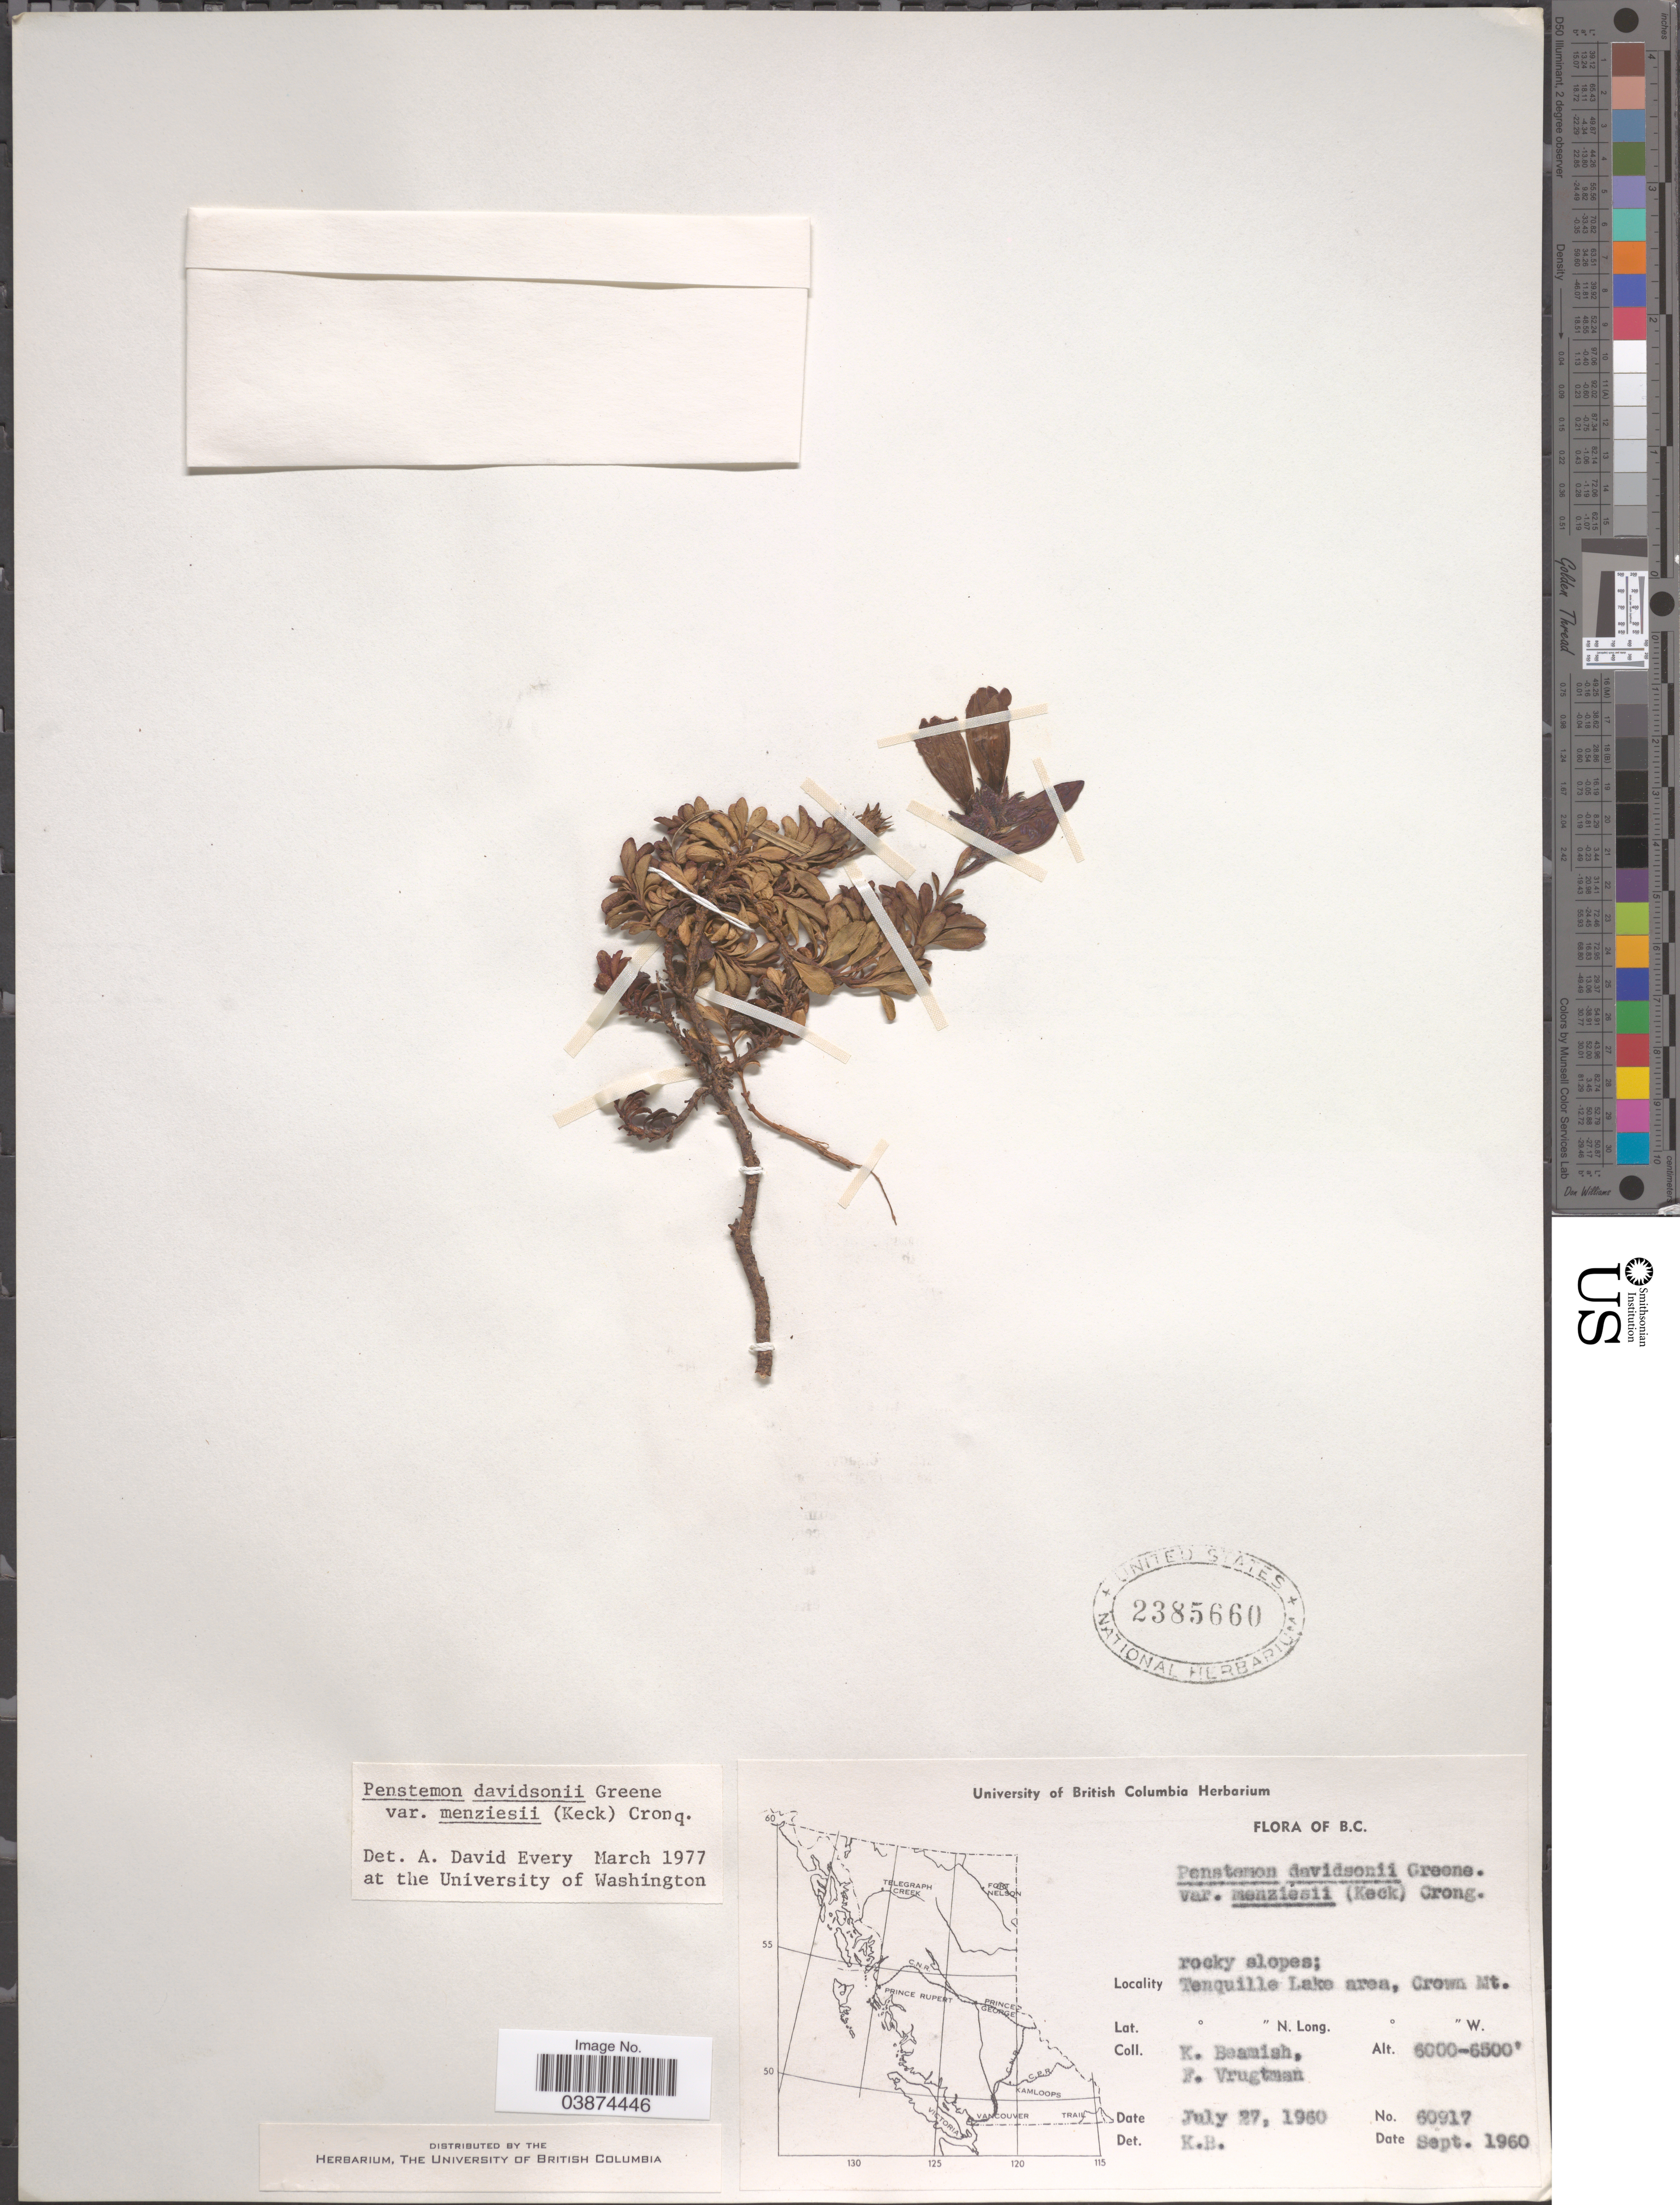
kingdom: Plantae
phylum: Tracheophyta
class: Magnoliopsida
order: Lamiales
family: Plantaginaceae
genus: Penstemon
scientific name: Penstemon davidsonii var. menziesii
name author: (D.D. Keck) Cronquist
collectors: K. Beamish & F. Vrugtman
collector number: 60917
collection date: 1960-07-27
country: Canada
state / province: British Columbia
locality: Tenquille Lake area, Crown Mt.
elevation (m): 1829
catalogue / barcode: US 2385660